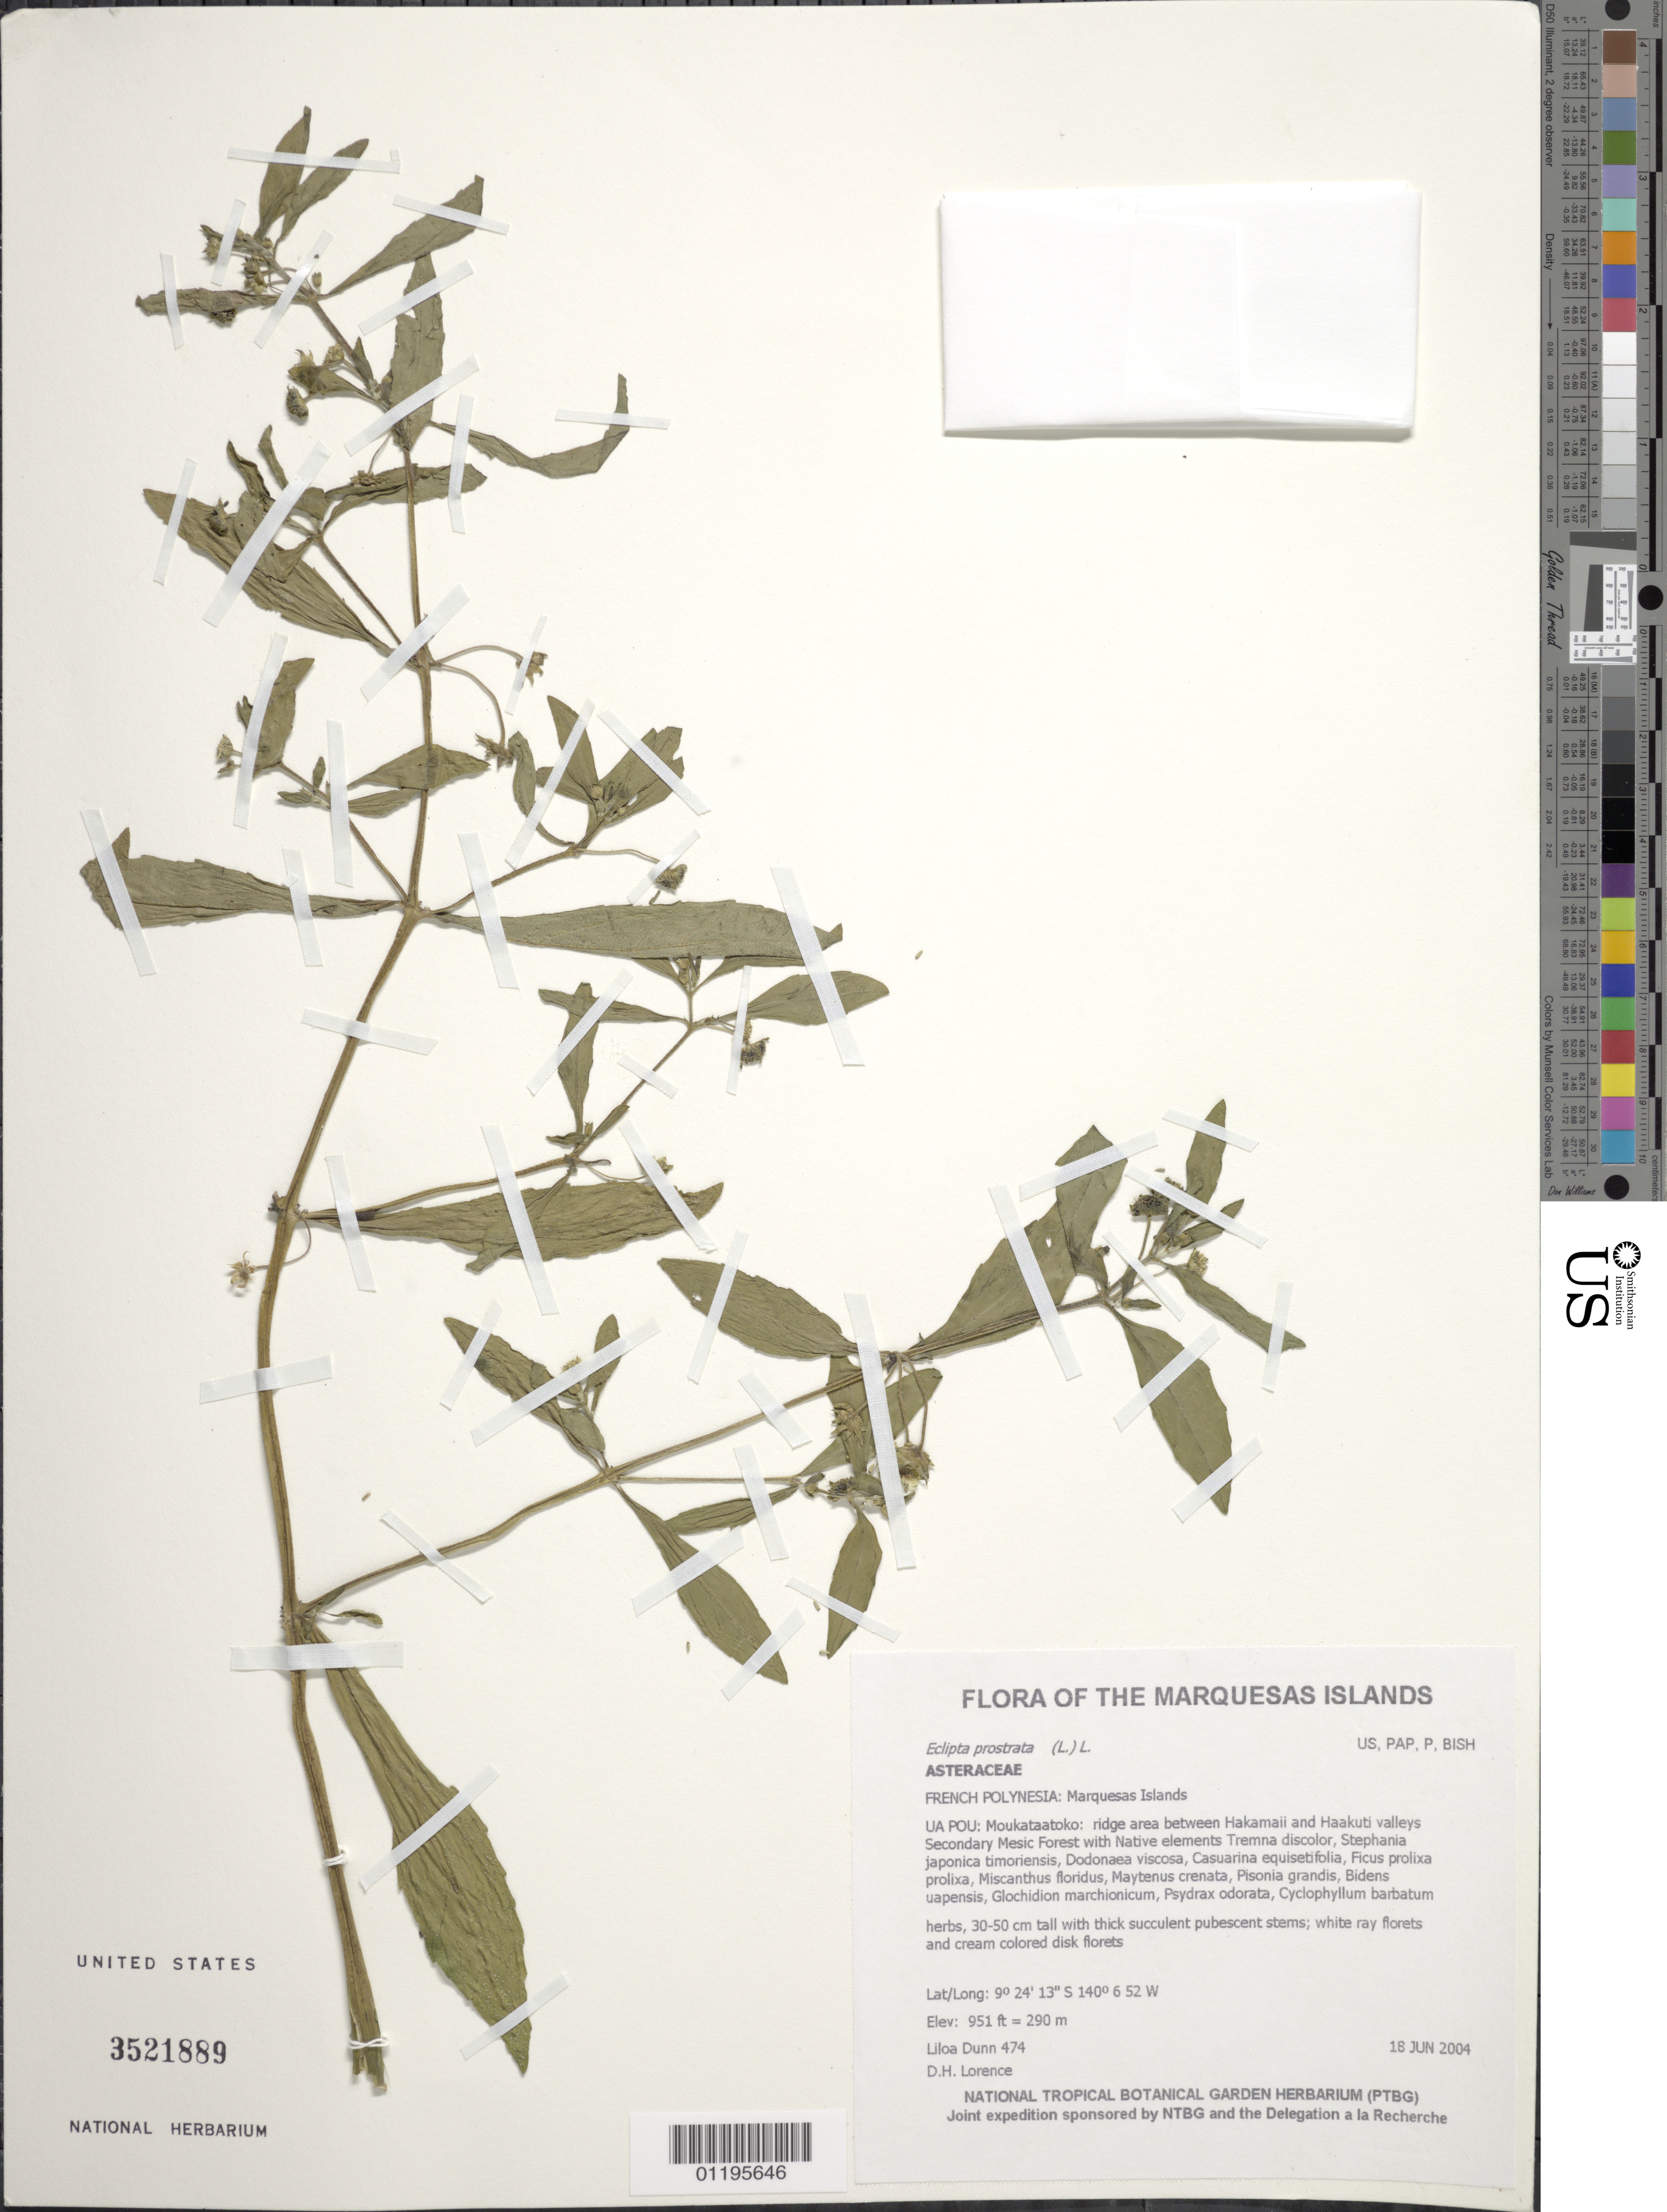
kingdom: Plantae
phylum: Tracheophyta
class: Magnoliopsida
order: Asterales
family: Asteraceae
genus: Eclipta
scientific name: Eclipta prostrata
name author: (L.) L.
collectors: L. Dunn & D. Lorence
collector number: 474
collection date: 2004-06-18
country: French Polynesia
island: Ua Pou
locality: Moukataatoko: ridge area between Hakamaii and Haakuti valleys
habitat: Secondary Mesic Forest with Native elements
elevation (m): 290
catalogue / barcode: US 3521889